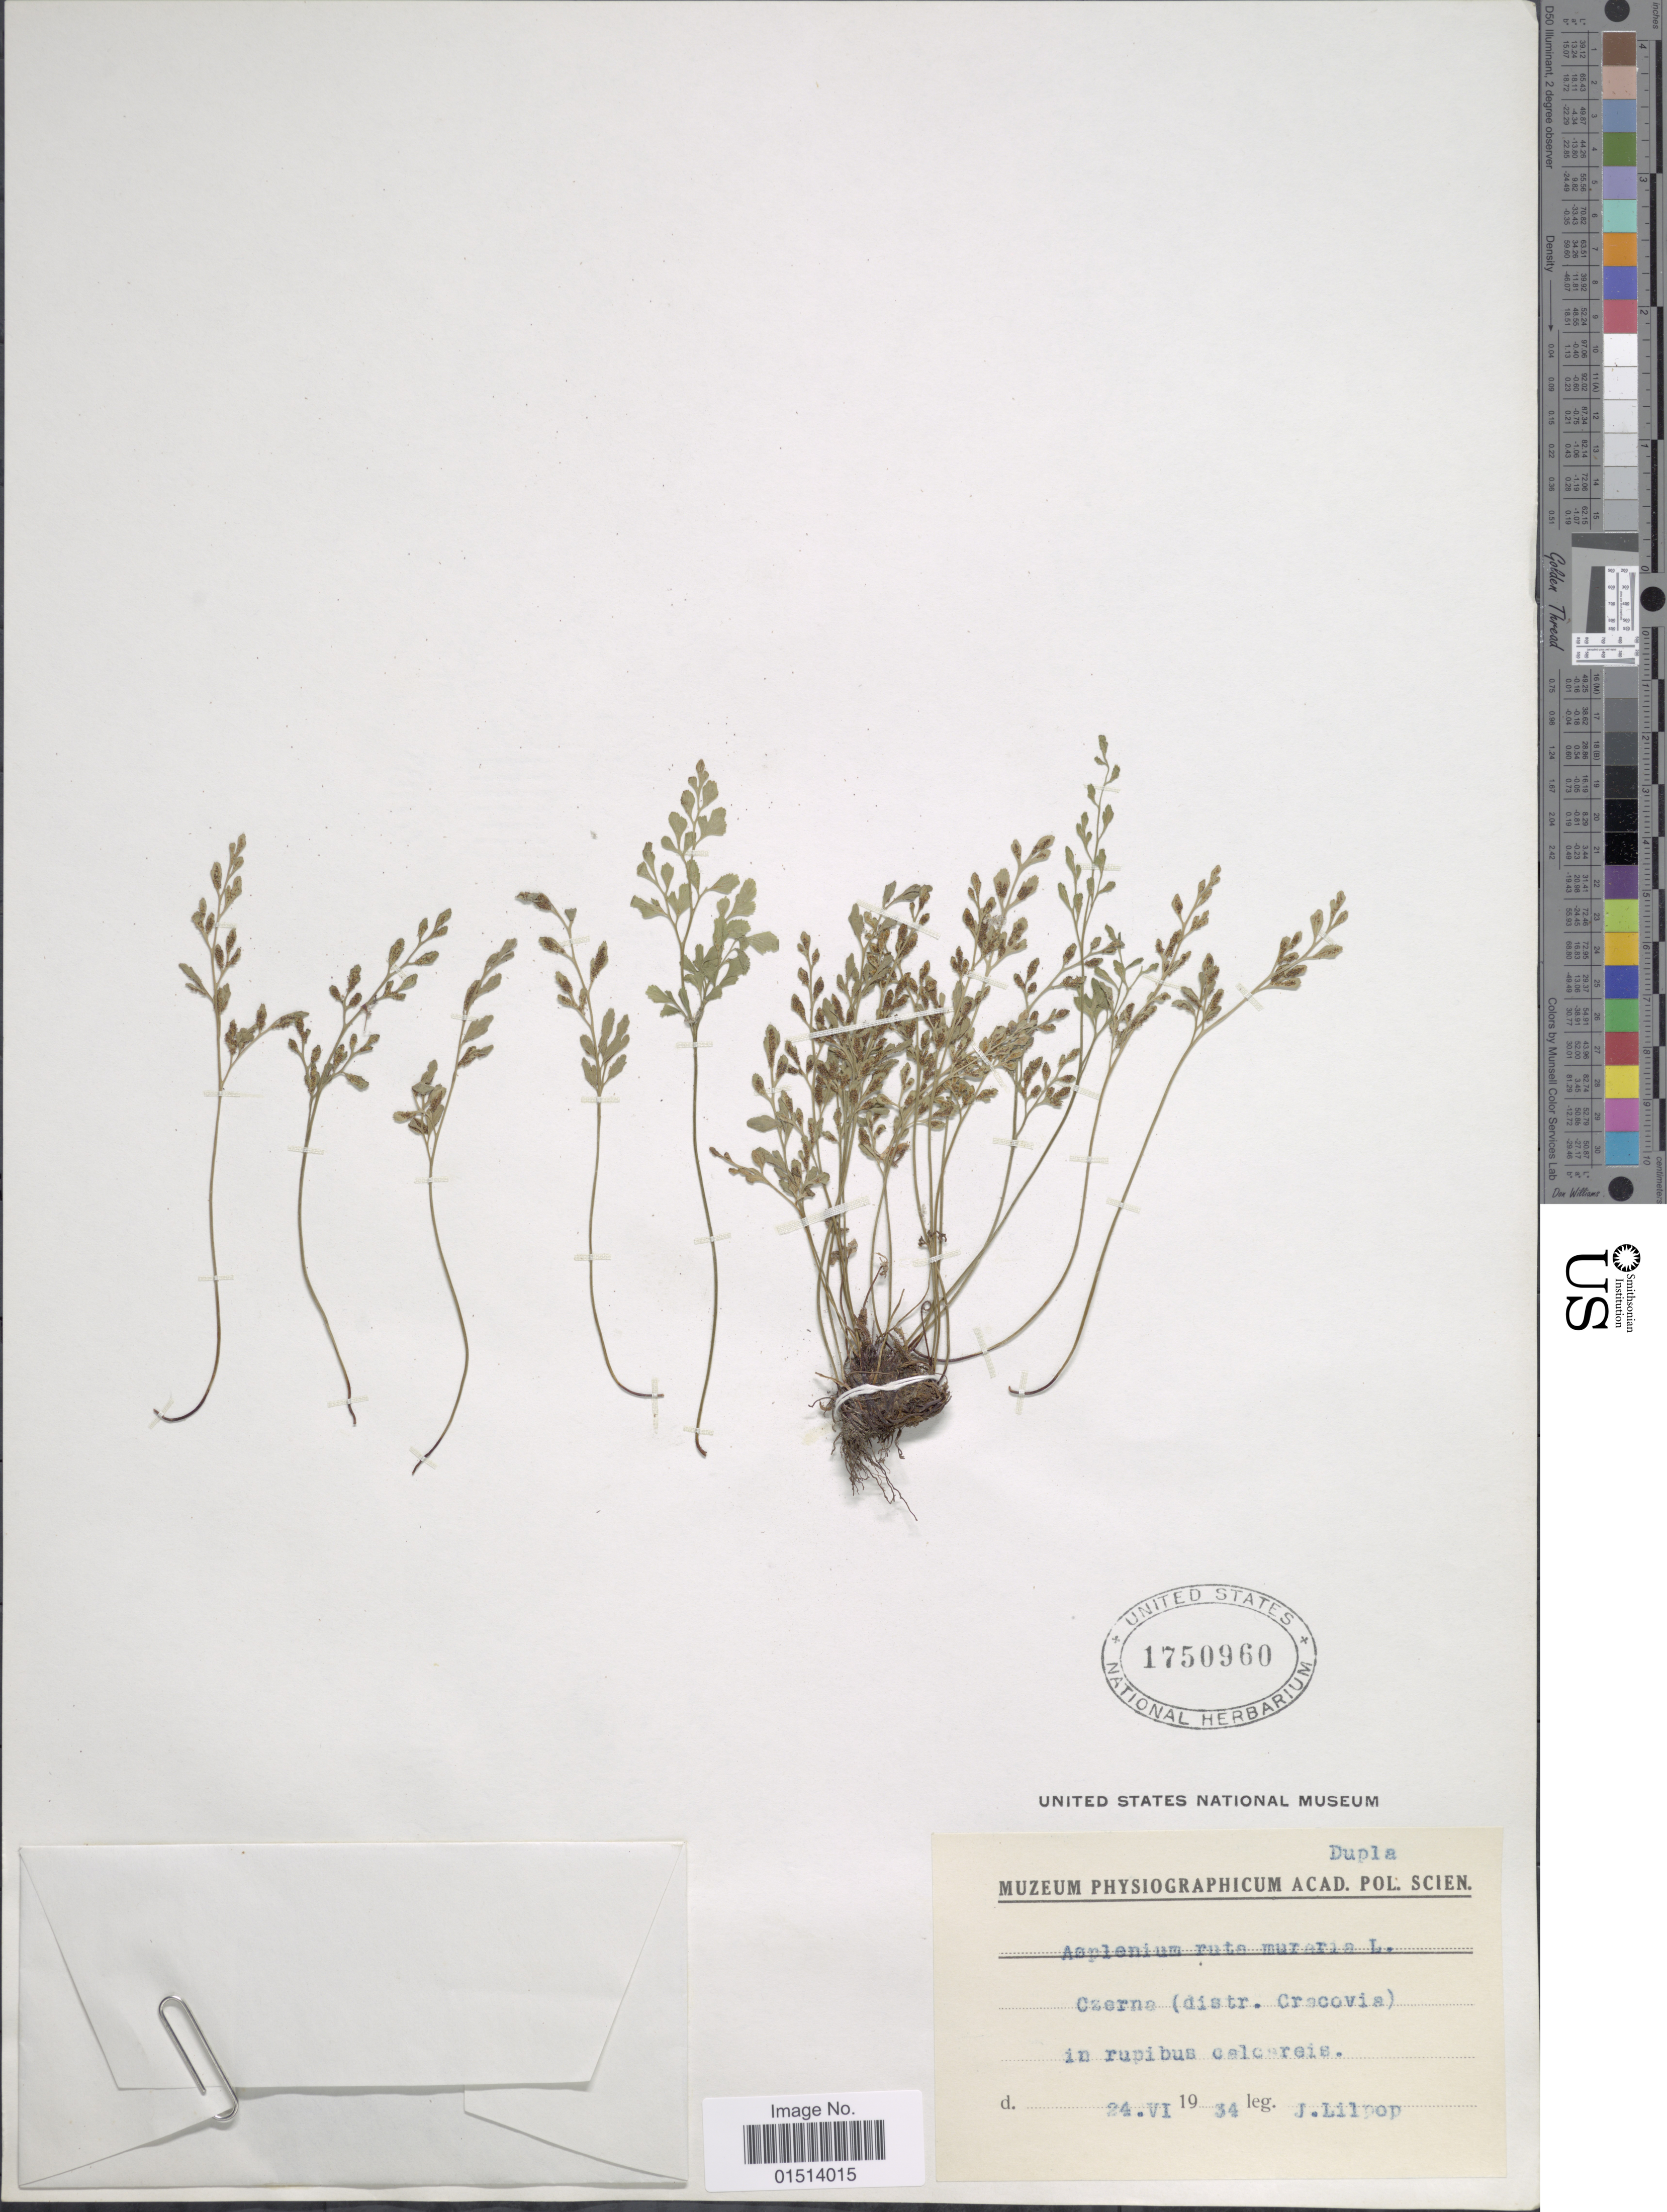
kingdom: Plantae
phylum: Tracheophyta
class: Polypodiopsida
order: Polypodiales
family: Aspleniaceae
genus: Asplenium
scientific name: Asplenium ruta-muraria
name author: L.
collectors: J. Lilpop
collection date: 1934-06-24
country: Poland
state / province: Malopolskie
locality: Czerna (distr. Cracovia) in ripubus calcareis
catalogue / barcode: US 1750960